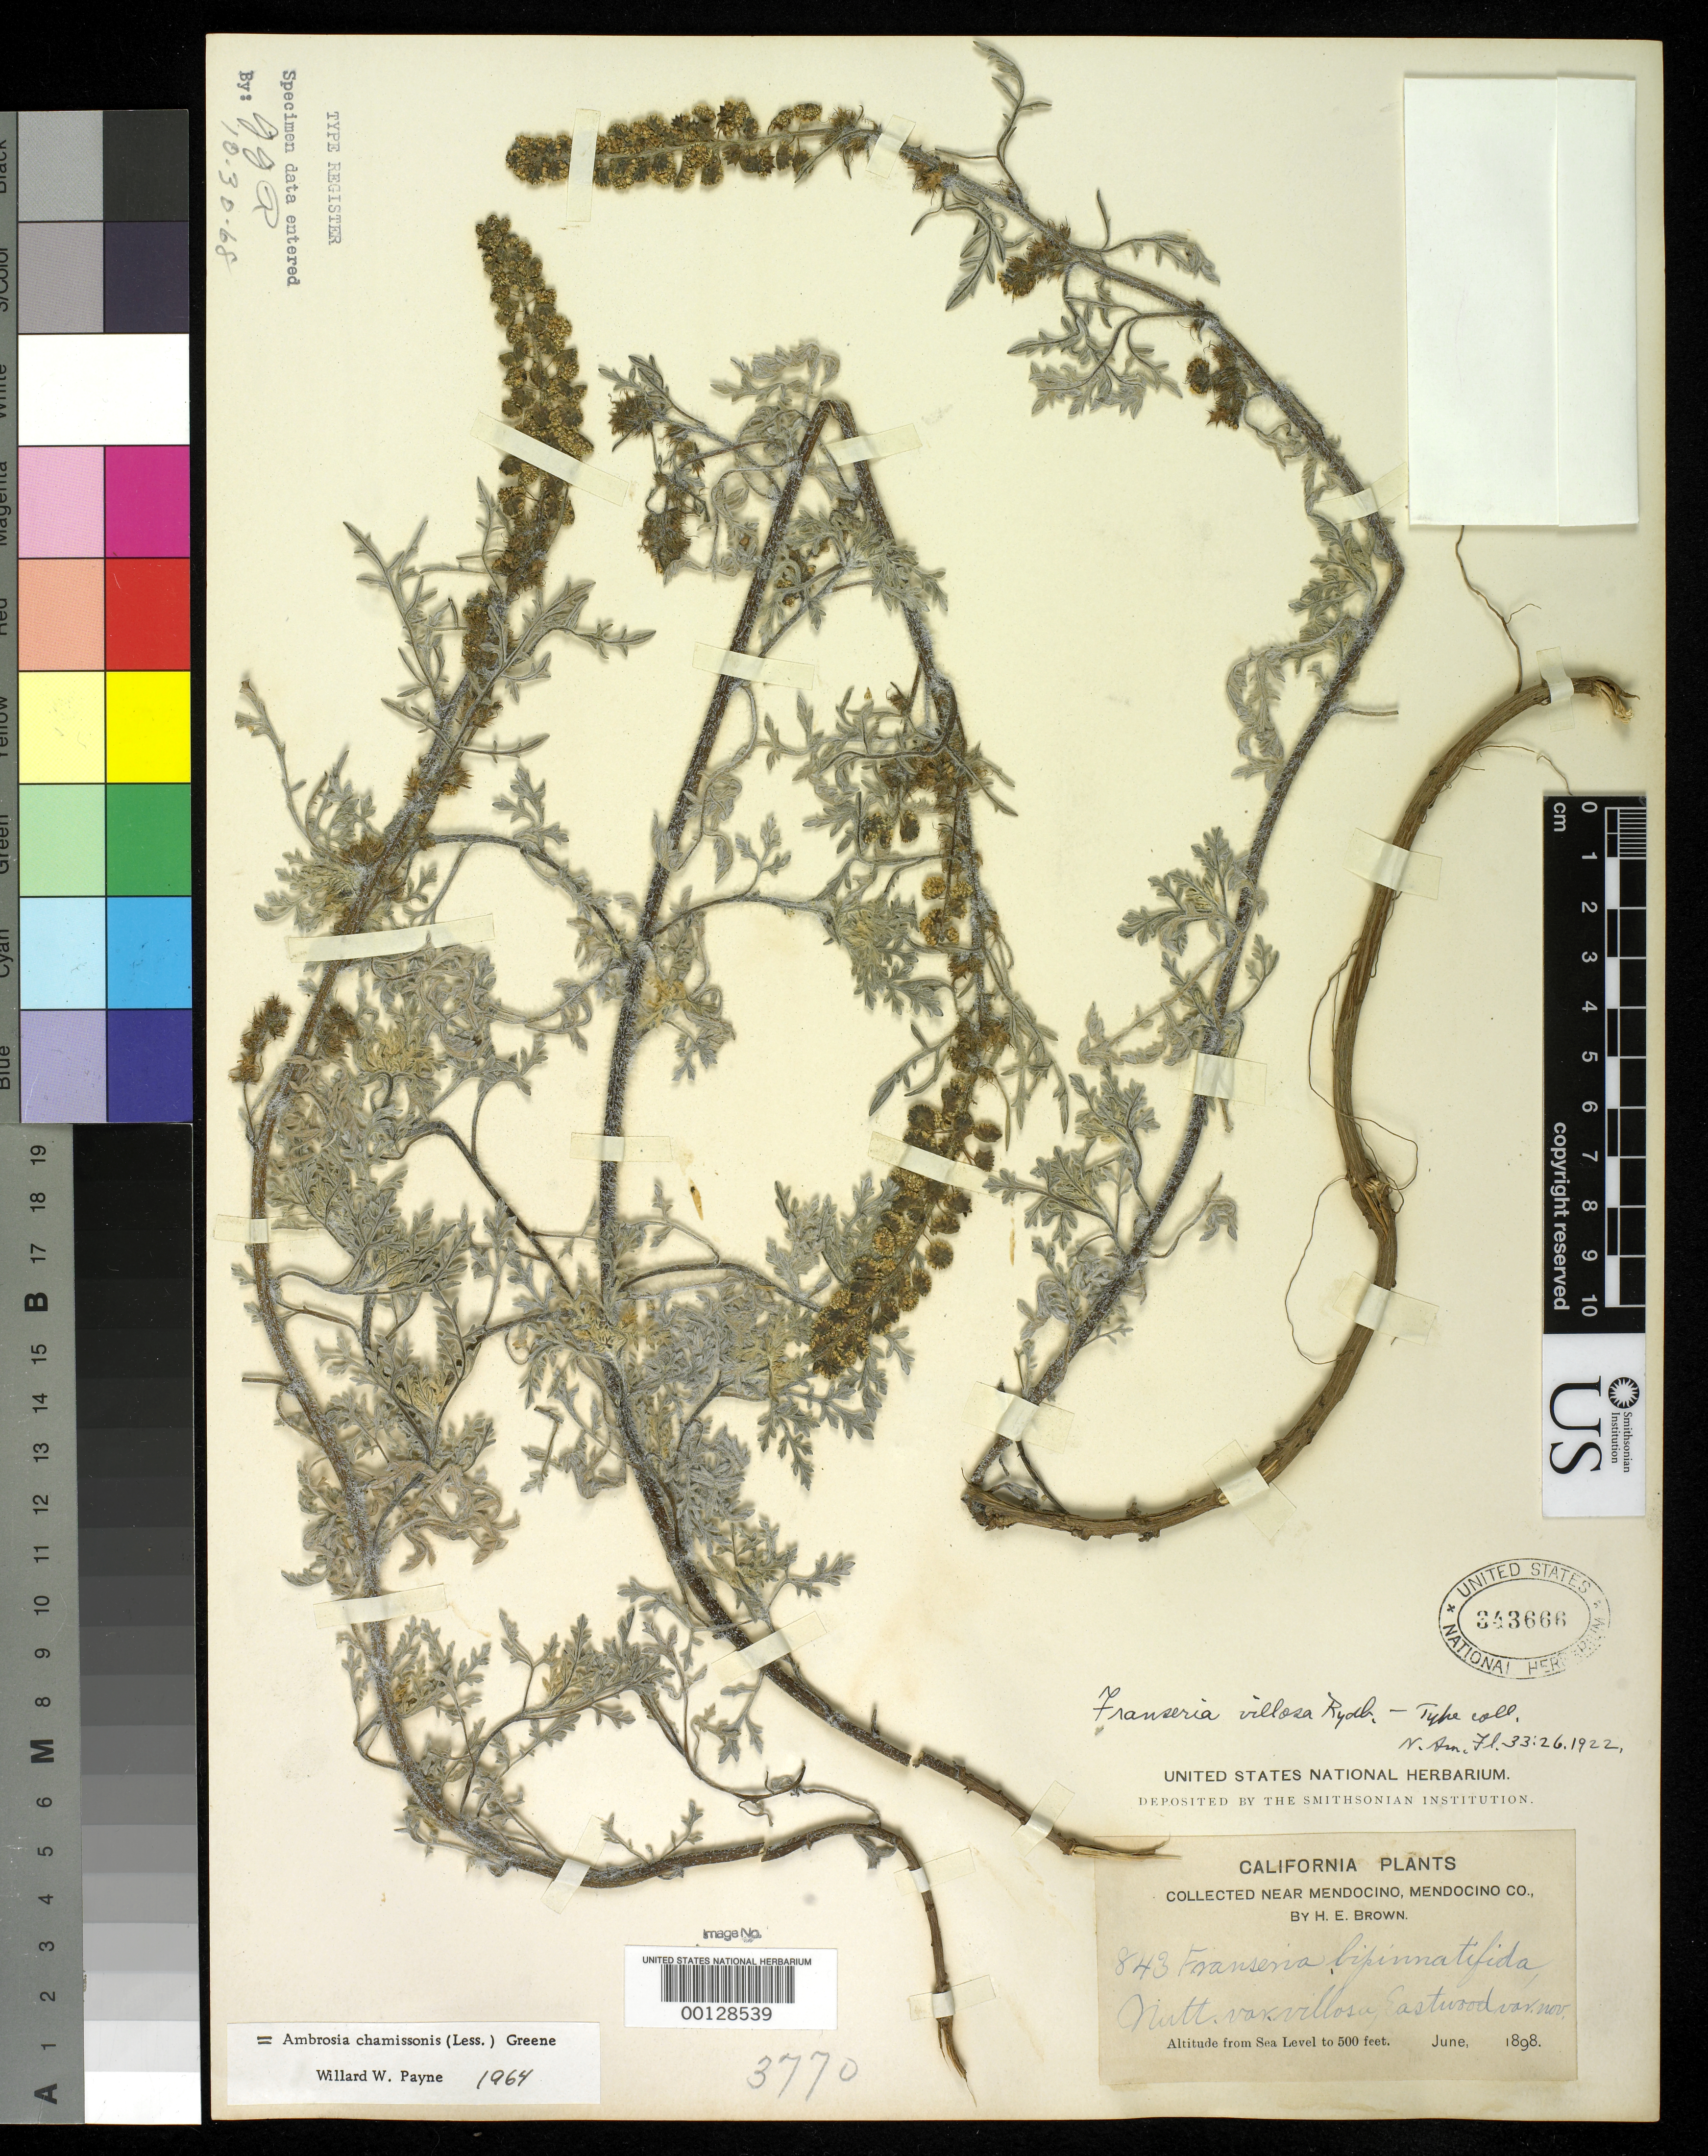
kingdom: Plantae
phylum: Tracheophyta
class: Magnoliopsida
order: Asterales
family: Asteraceae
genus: Franseria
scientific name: Franseria villosa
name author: Rydb.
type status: Isotype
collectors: H. E. Brown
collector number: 843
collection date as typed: Jun 1898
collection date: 1898-06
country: United States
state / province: California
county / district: Mendocino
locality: Mendocino.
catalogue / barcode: US 343666